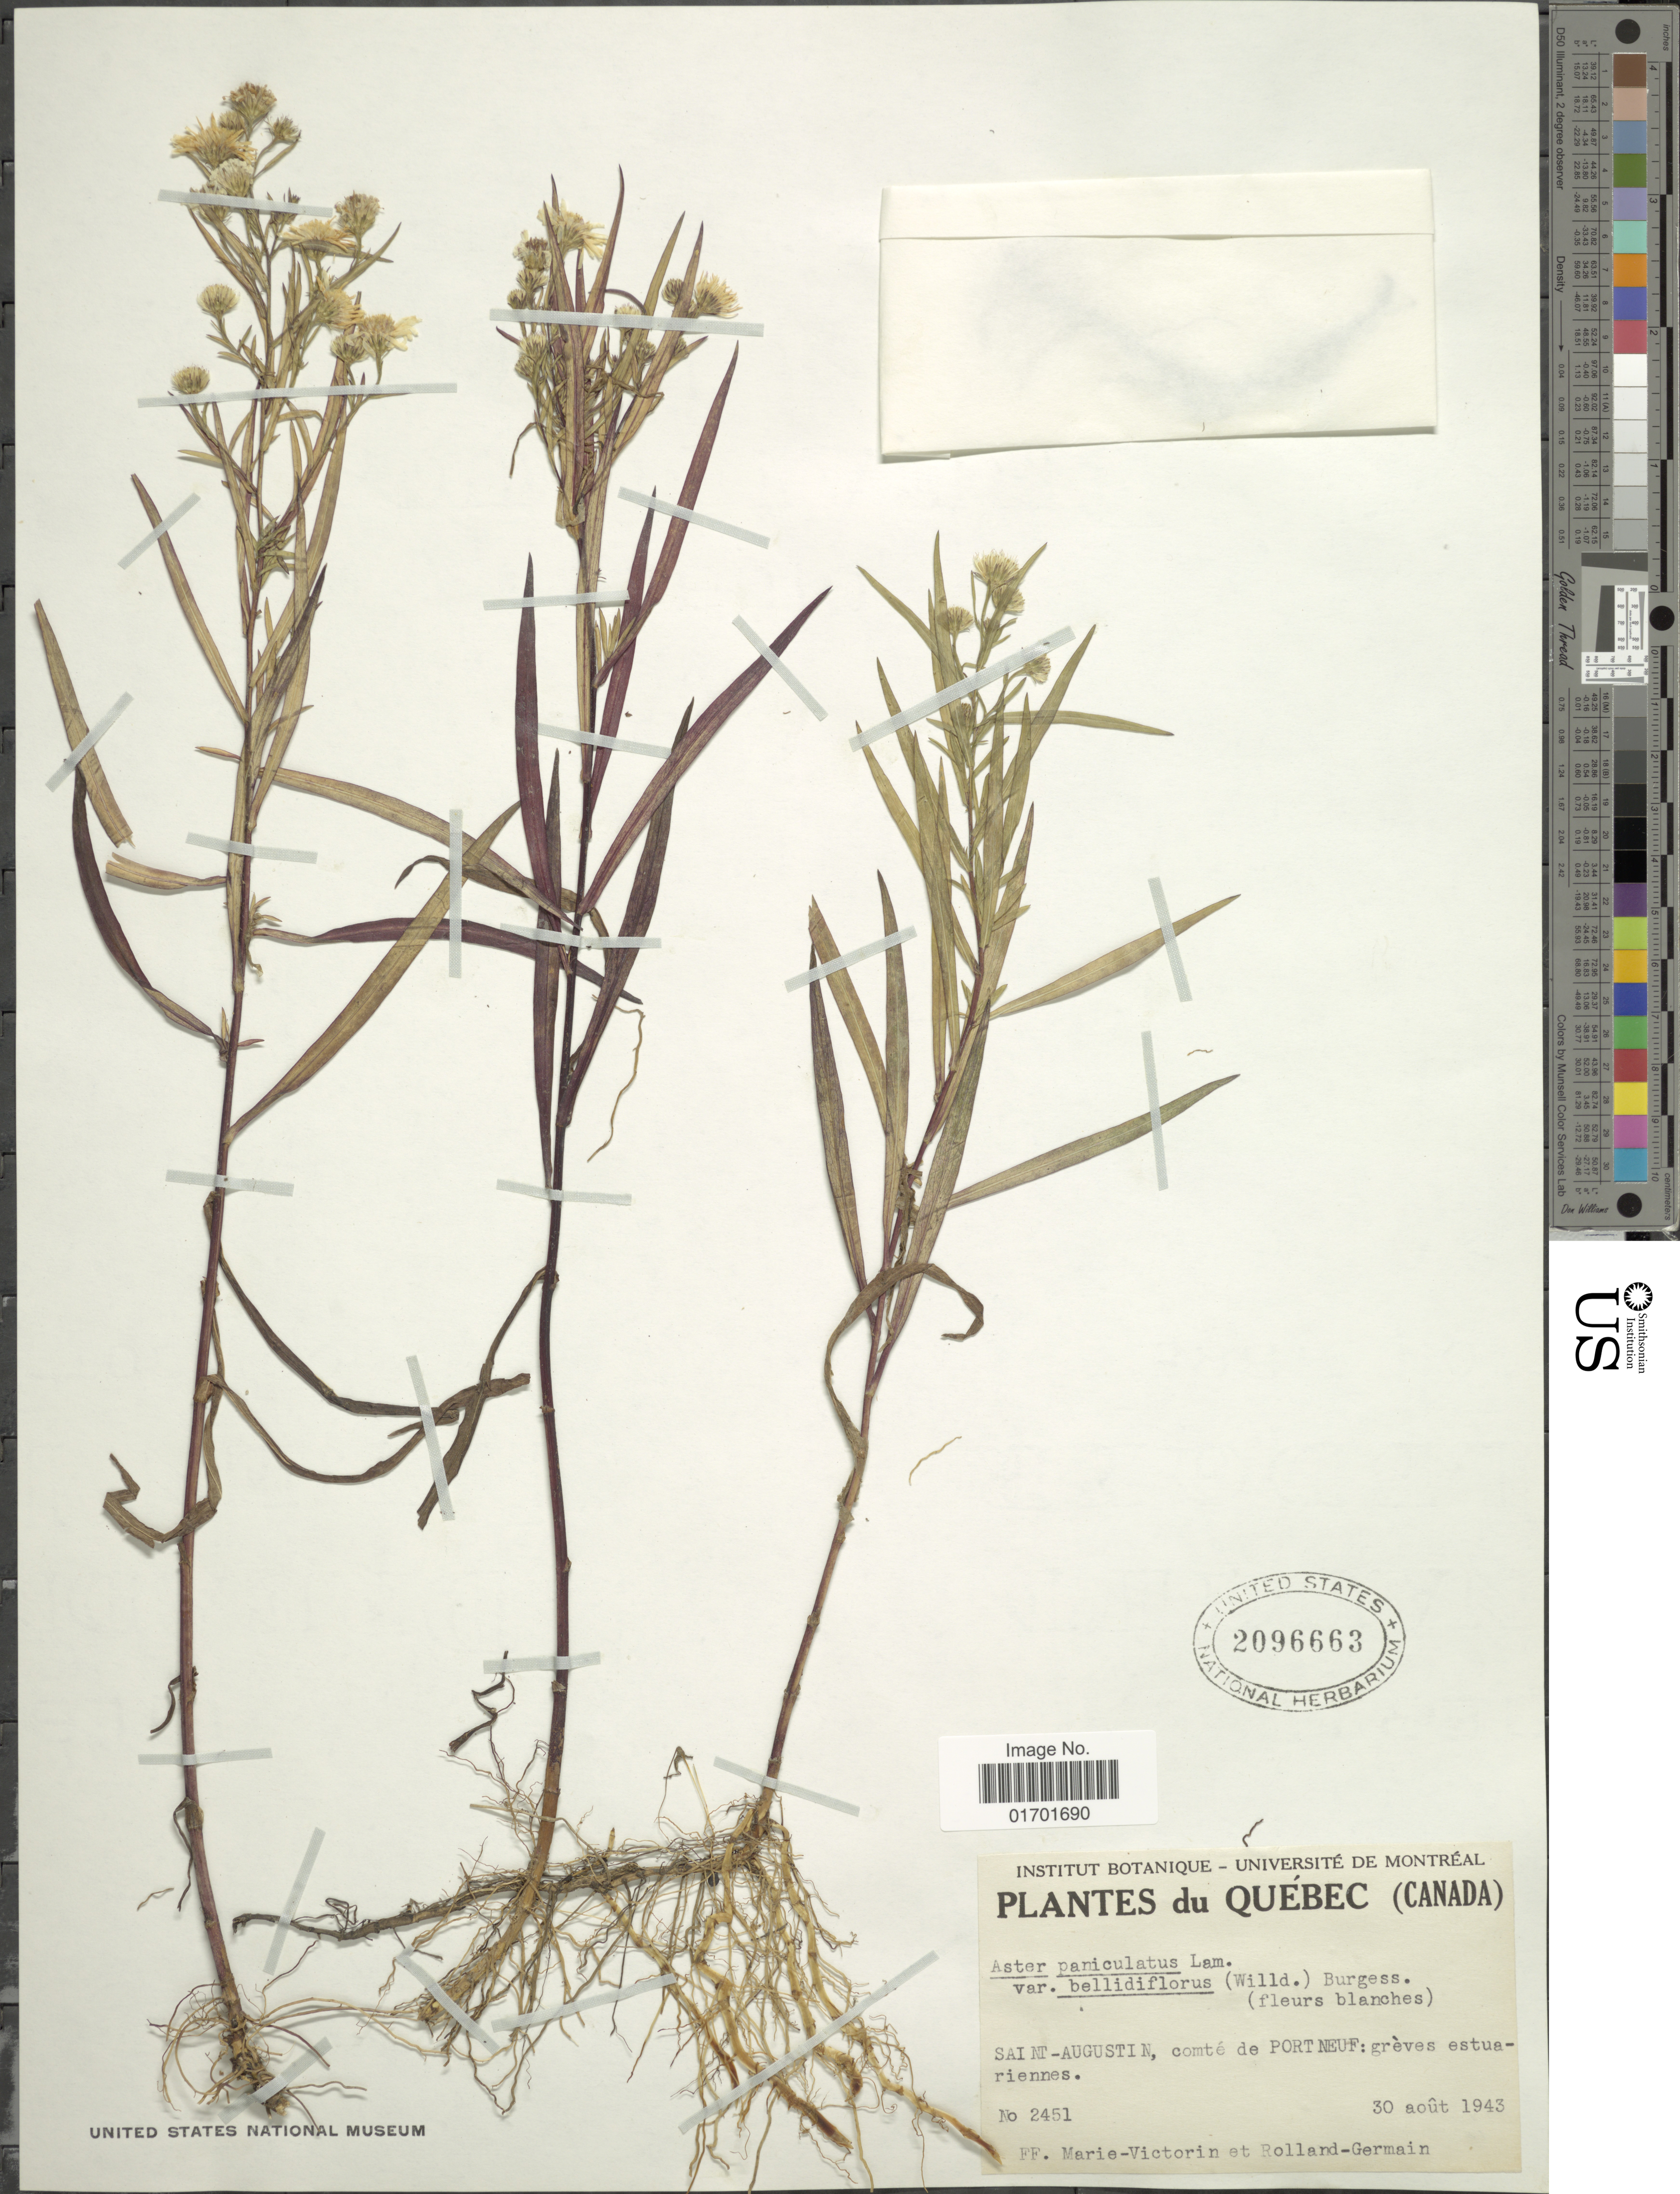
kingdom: Plantae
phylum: Tracheophyta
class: Magnoliopsida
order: Asterales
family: Asteraceae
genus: Symphyotrichum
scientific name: Symphyotrichum lanceolatum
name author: (Willd.) G.L. Nesom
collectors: F. Marie-Victorin & Rolland-Germain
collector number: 2451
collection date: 1943-08-30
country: Canada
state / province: Quebec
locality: Saint-Augustin, comté de Port Neuf: gréves estuariennes.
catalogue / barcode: US 2096663